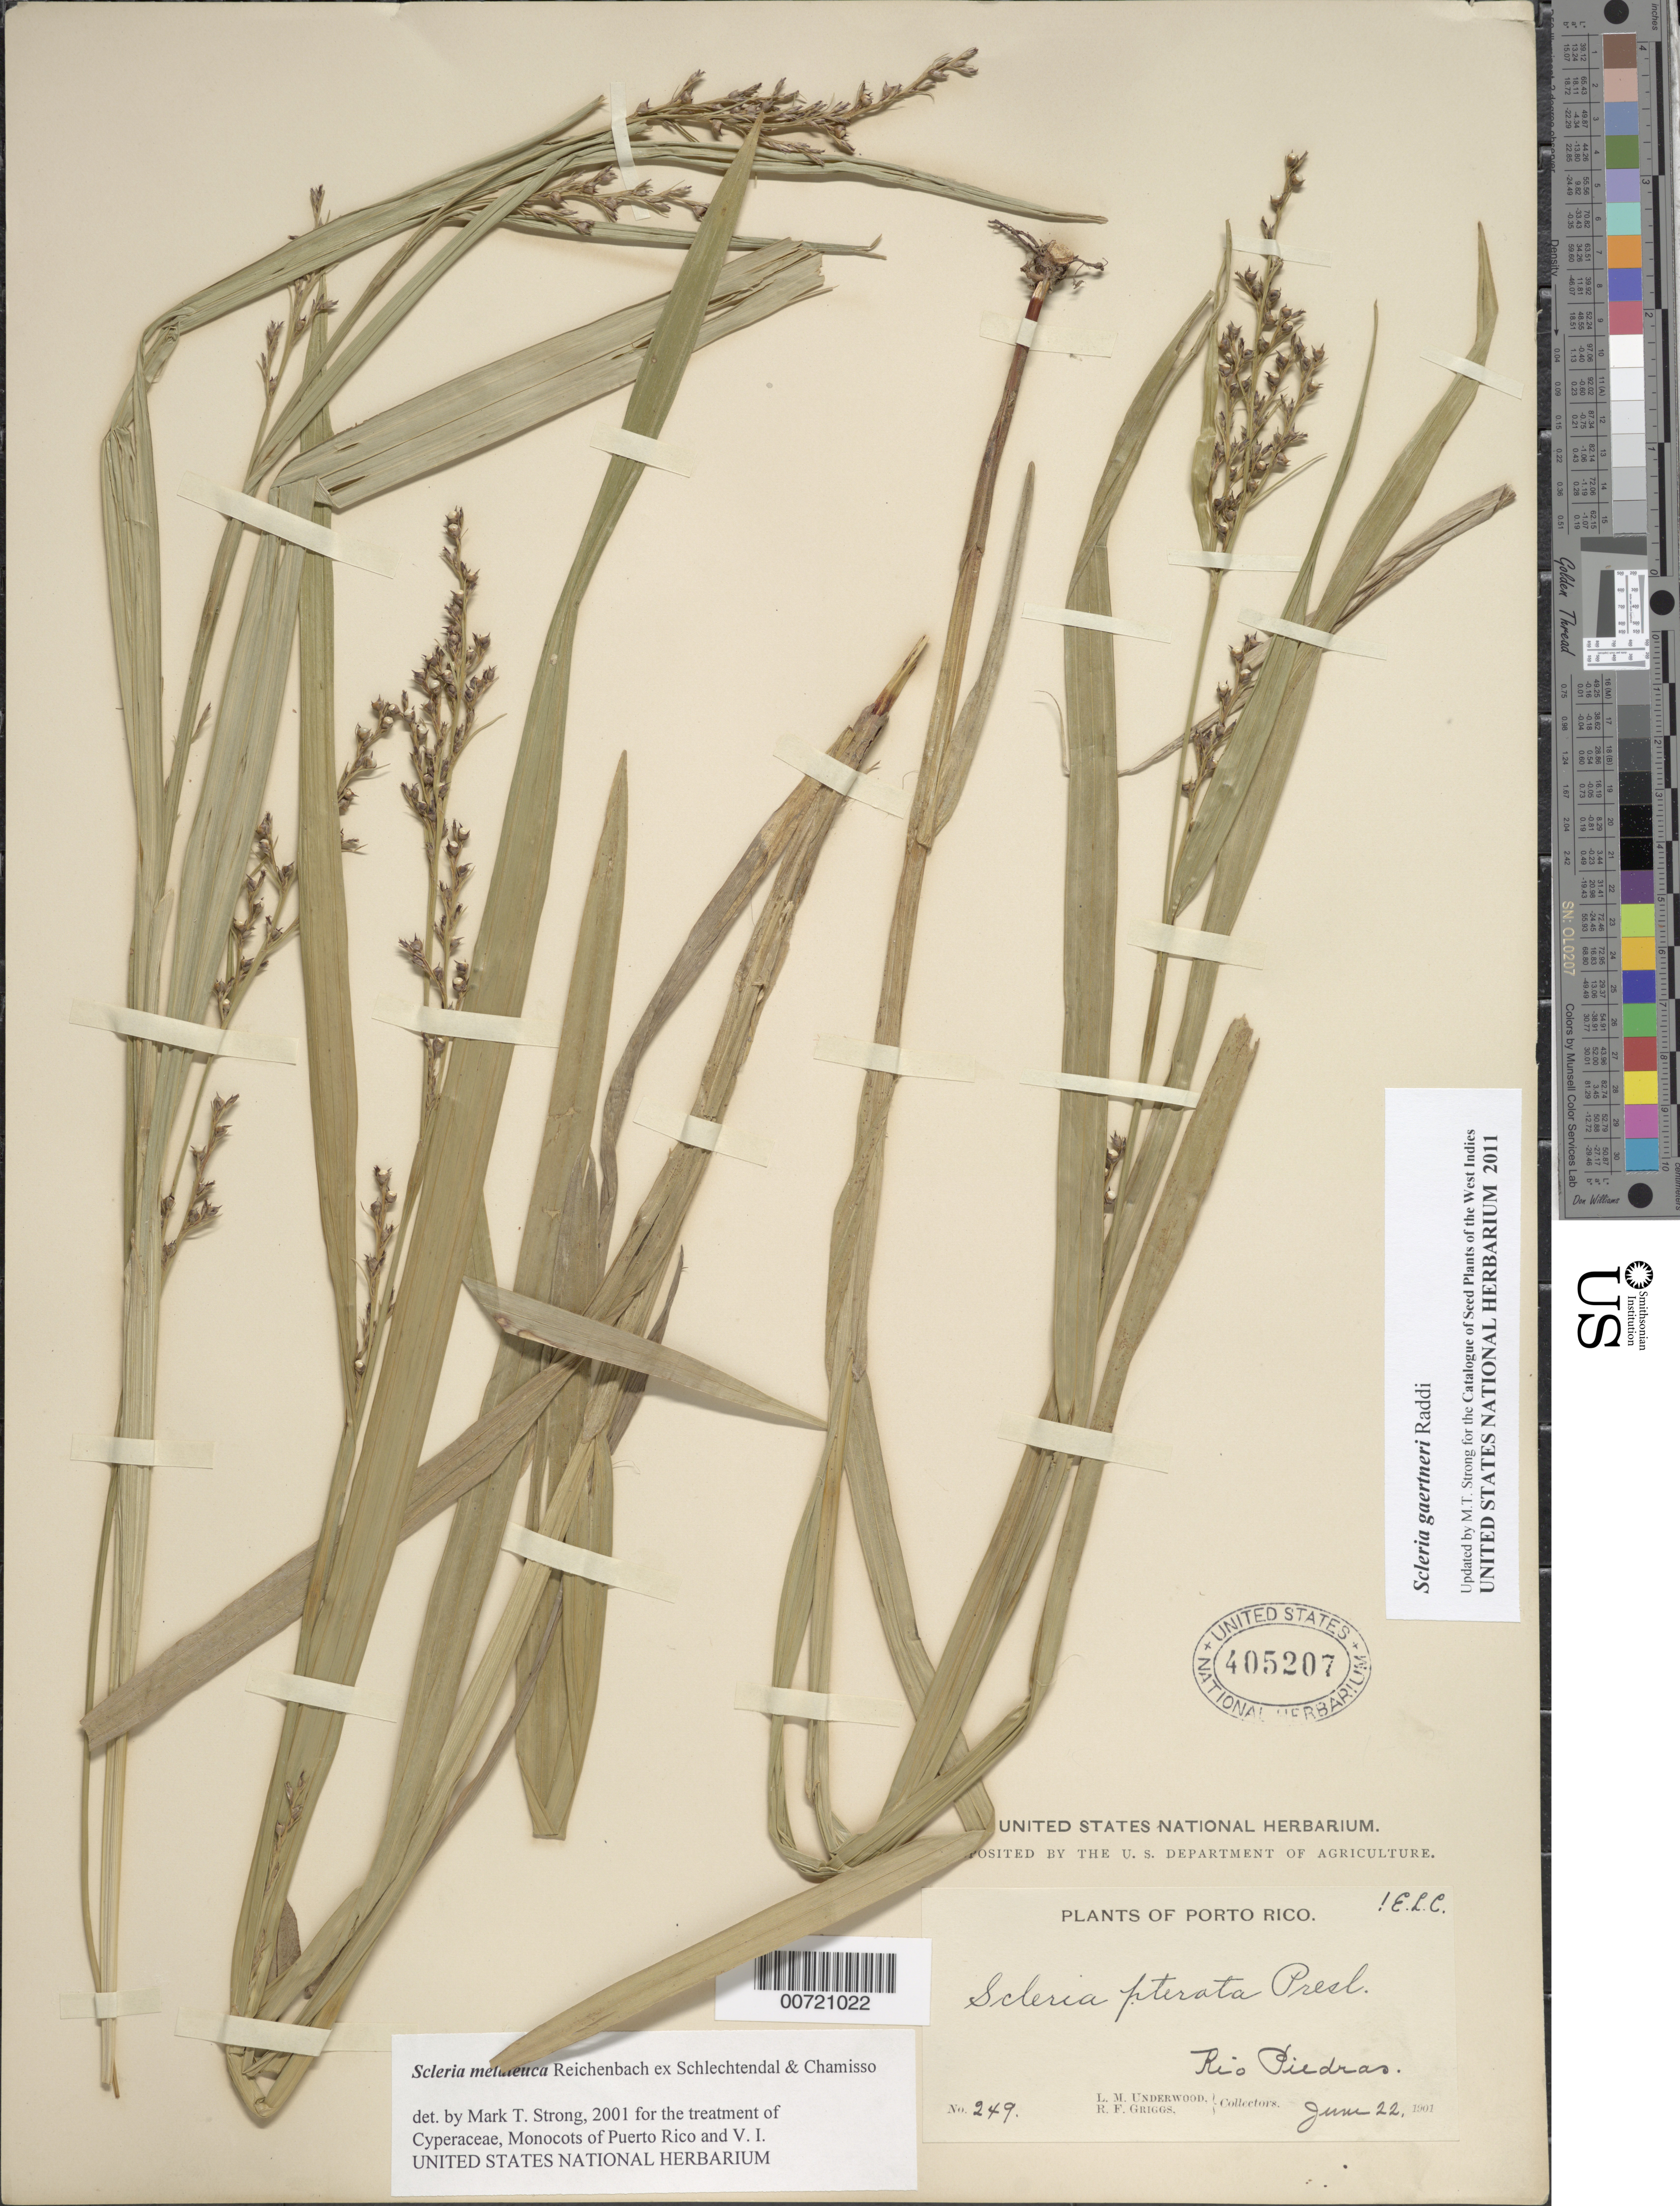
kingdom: Plantae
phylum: Tracheophyta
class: Liliopsida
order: Poales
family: Cyperaceae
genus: Scleria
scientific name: Scleria gaertneri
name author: Raddi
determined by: Strong, M. T., (US), Smithsonian Institution - National Museum of Natural History (UNITED STATES)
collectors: L. M. Underwood & R. F. Griggs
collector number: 249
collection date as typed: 22 Jun 1901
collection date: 1901-06-22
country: Puerto Rico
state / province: San Juan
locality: Rio Piedras.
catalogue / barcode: US 405207